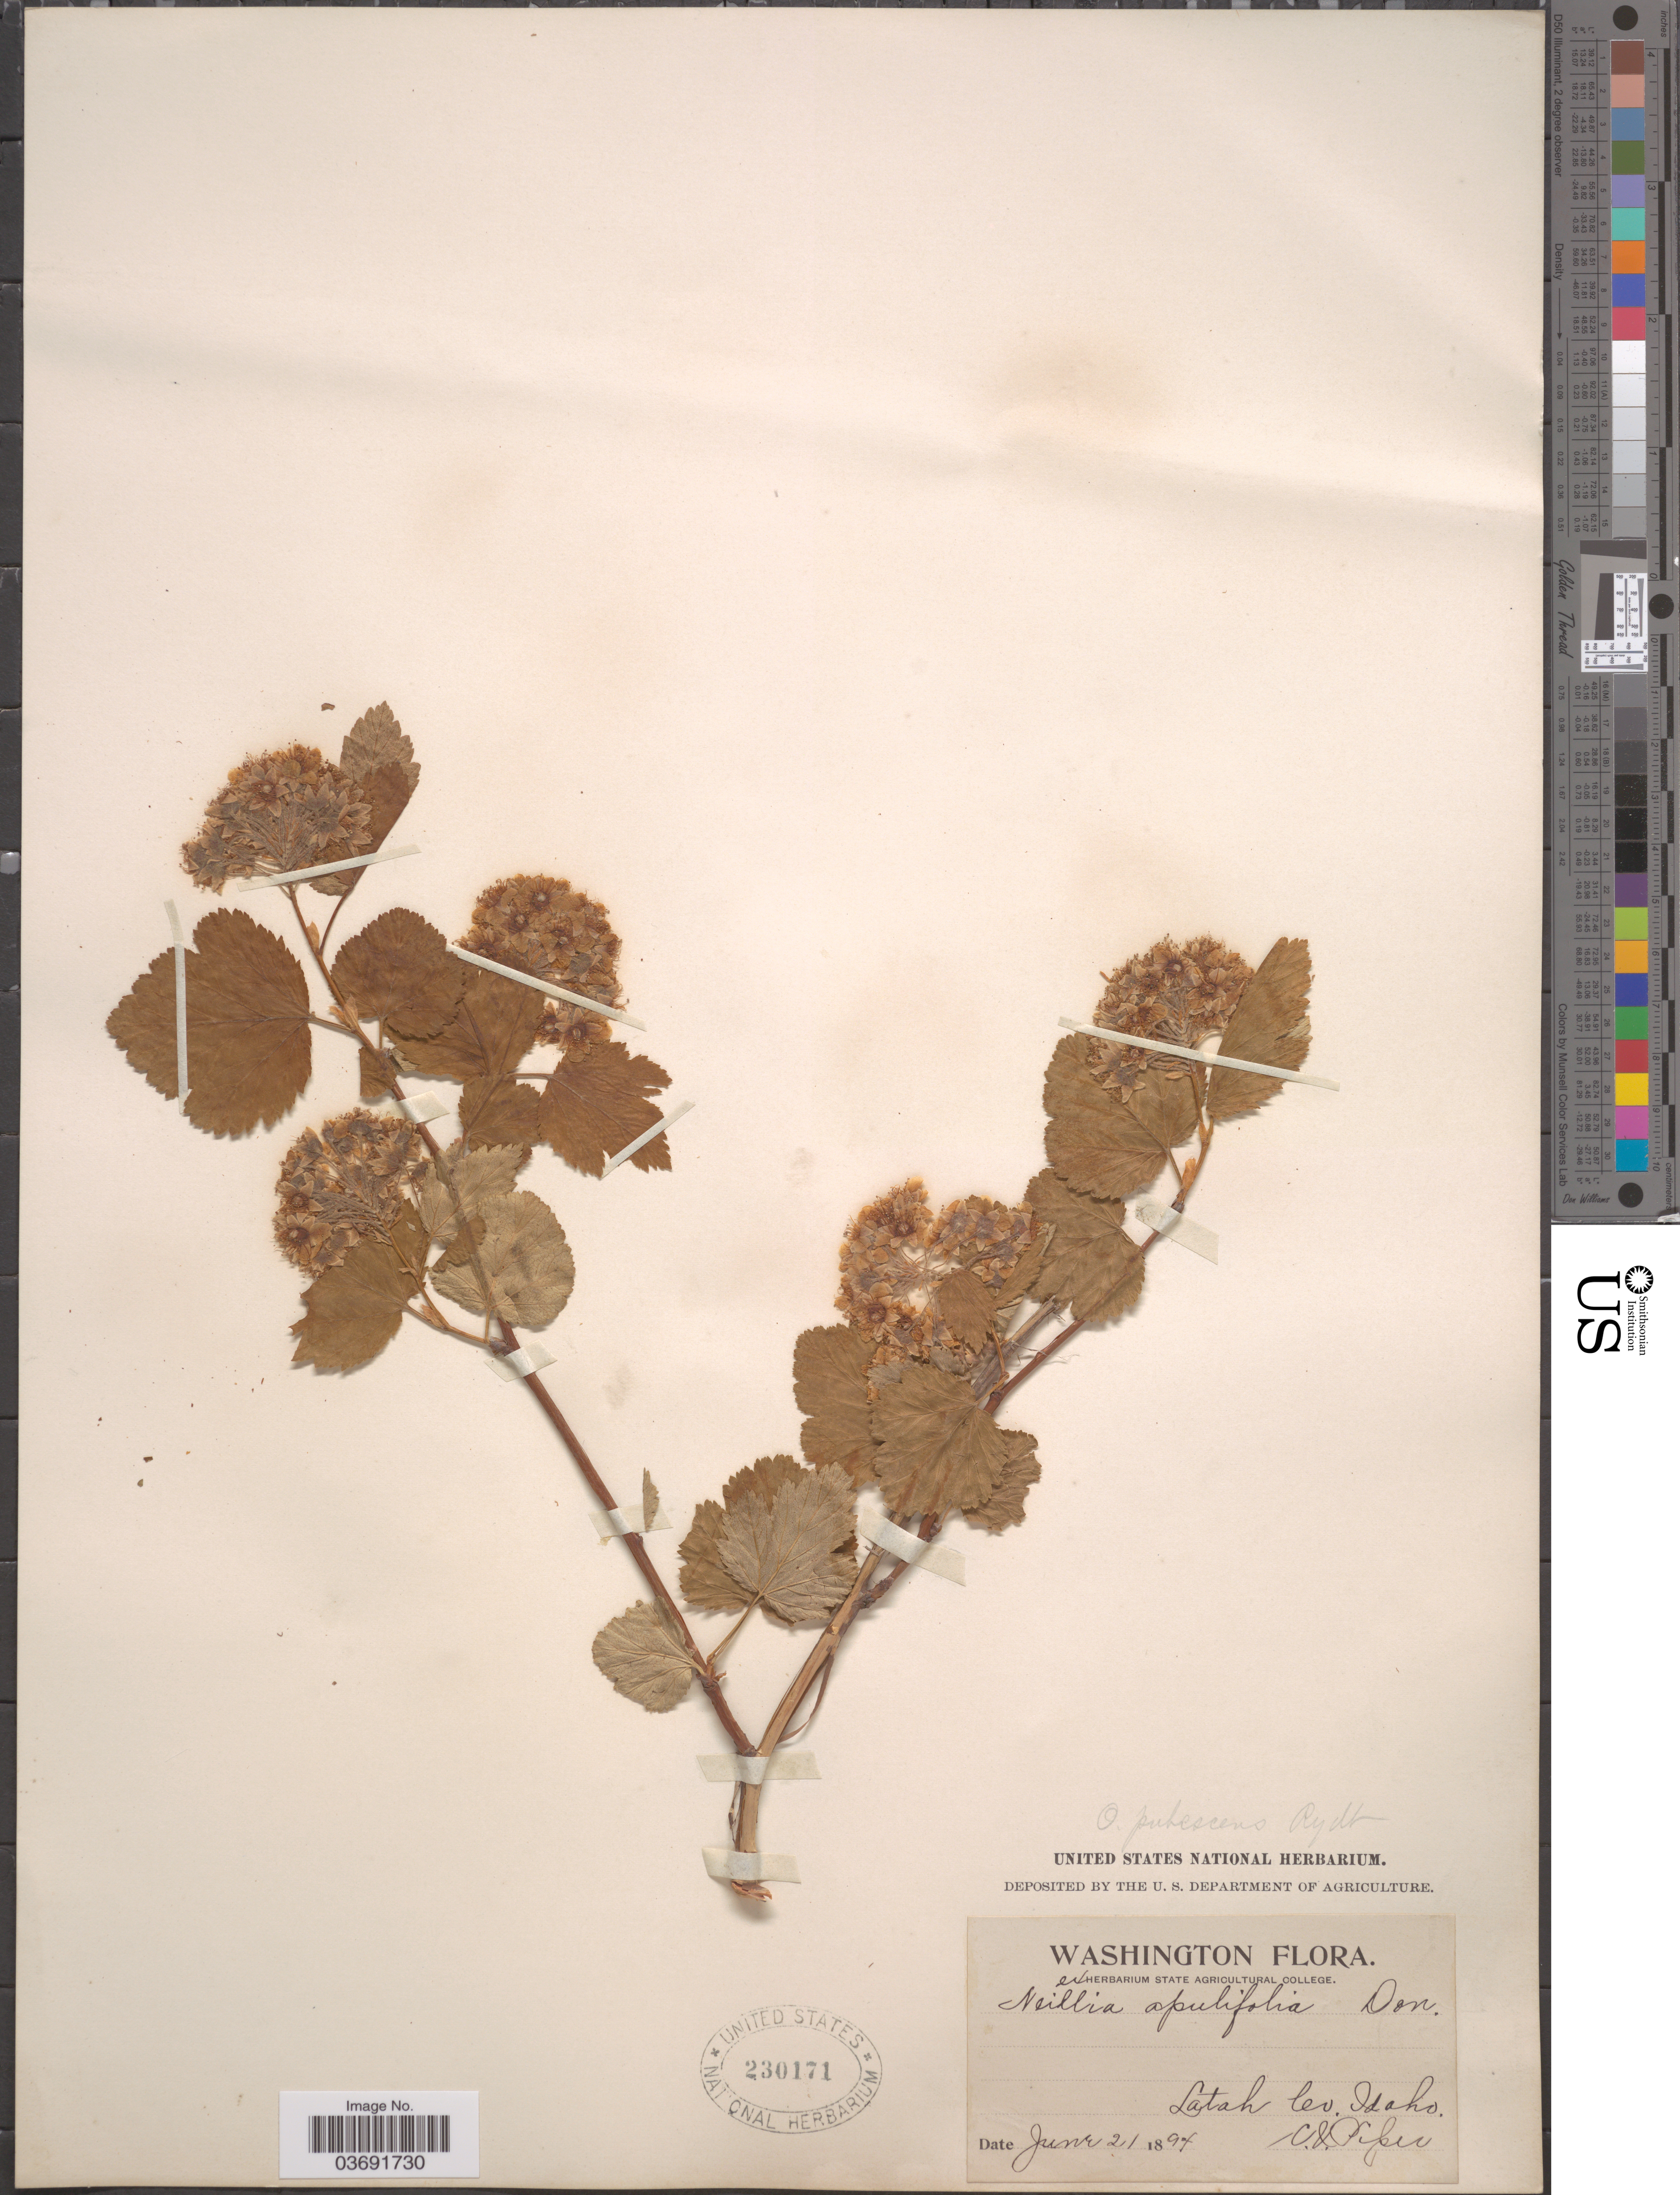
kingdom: Plantae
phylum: Tracheophyta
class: Magnoliopsida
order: Rosales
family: Rosaceae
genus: Physocarpus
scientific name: Physocarpus malvaceus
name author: (Greene) Kuntze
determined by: Strong, Mark T., (BOT), Smithsonian Institution - National Museum of Natural History (UNITED STATES)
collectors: C. V. Piper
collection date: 1894-06-21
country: United States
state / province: Idaho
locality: Latah Co.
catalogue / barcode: US 230171